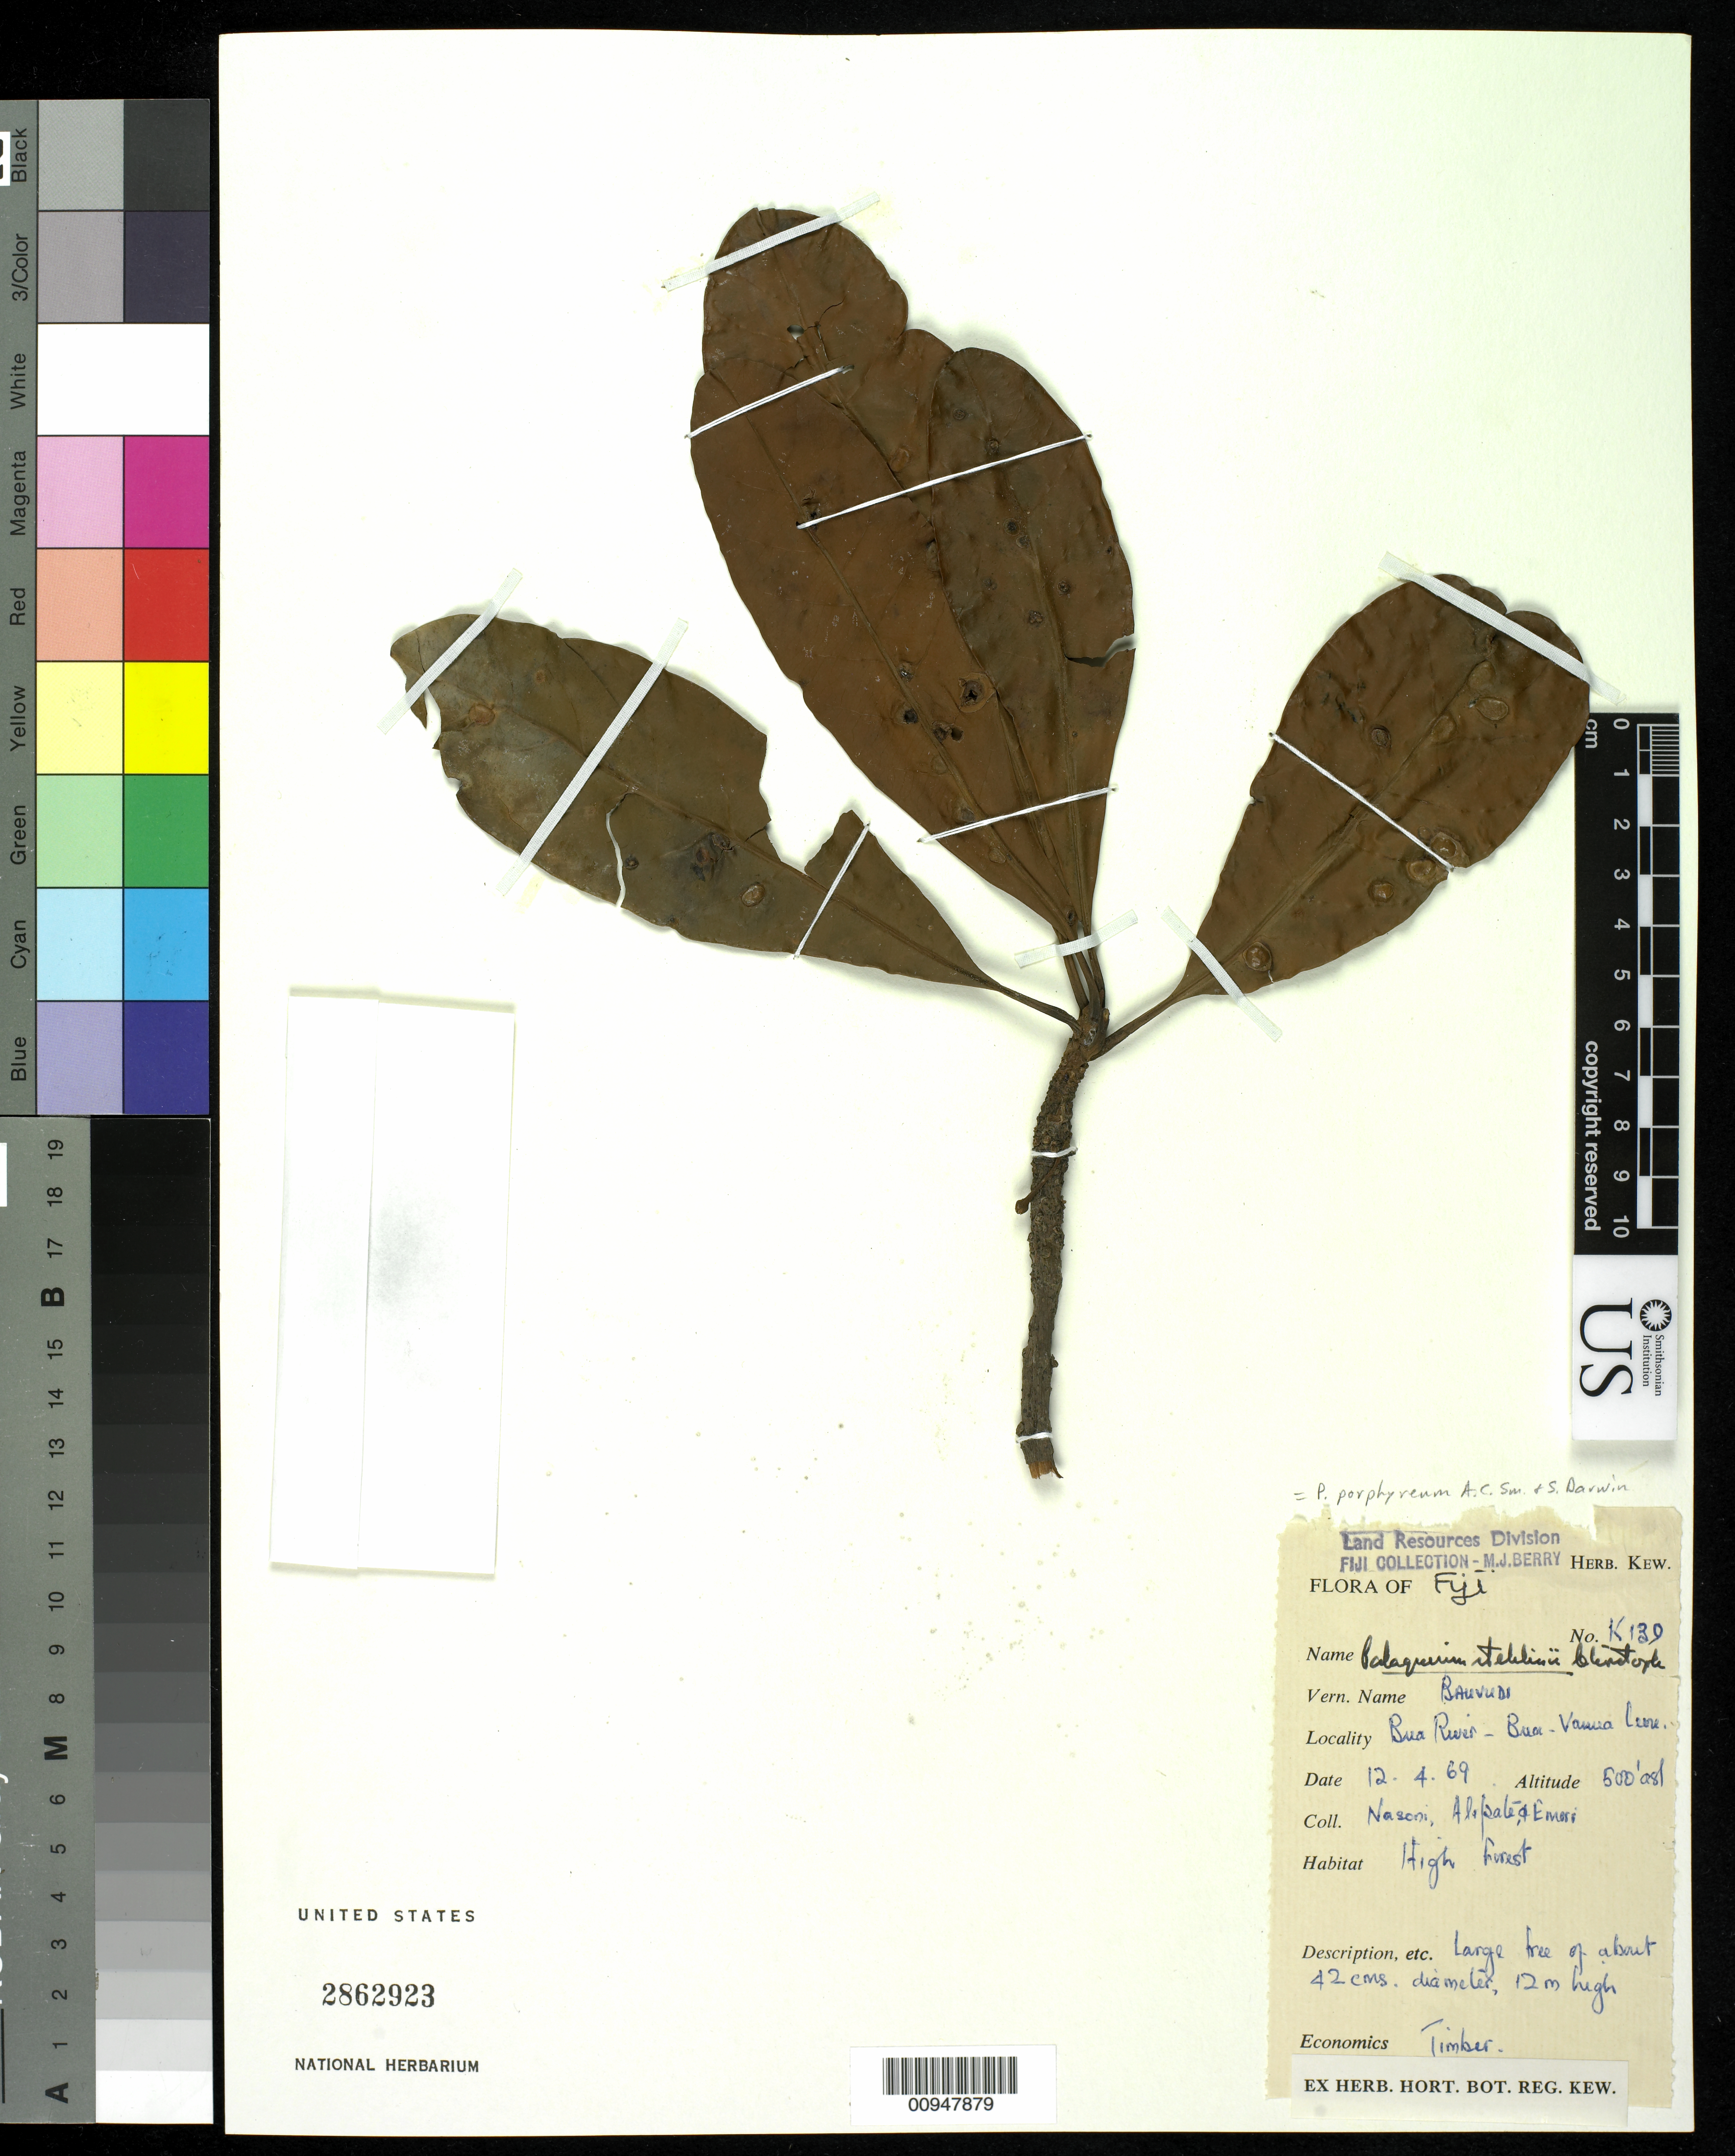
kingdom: Plantae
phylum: Tracheophyta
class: Magnoliopsida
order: Ericales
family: Sapotaceae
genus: Palaquium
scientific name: Palaquium porphyreum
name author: A.C. Sm. & S.P. Darwin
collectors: T. Nasoni, -. Alipate & Emori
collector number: K 130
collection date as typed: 12 Mar 1969 to 04 Dec 1969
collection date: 1969-03-12/1969-12-04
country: Fiji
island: Vanua Levu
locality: Bua River, Bua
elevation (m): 500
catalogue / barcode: US 2862923